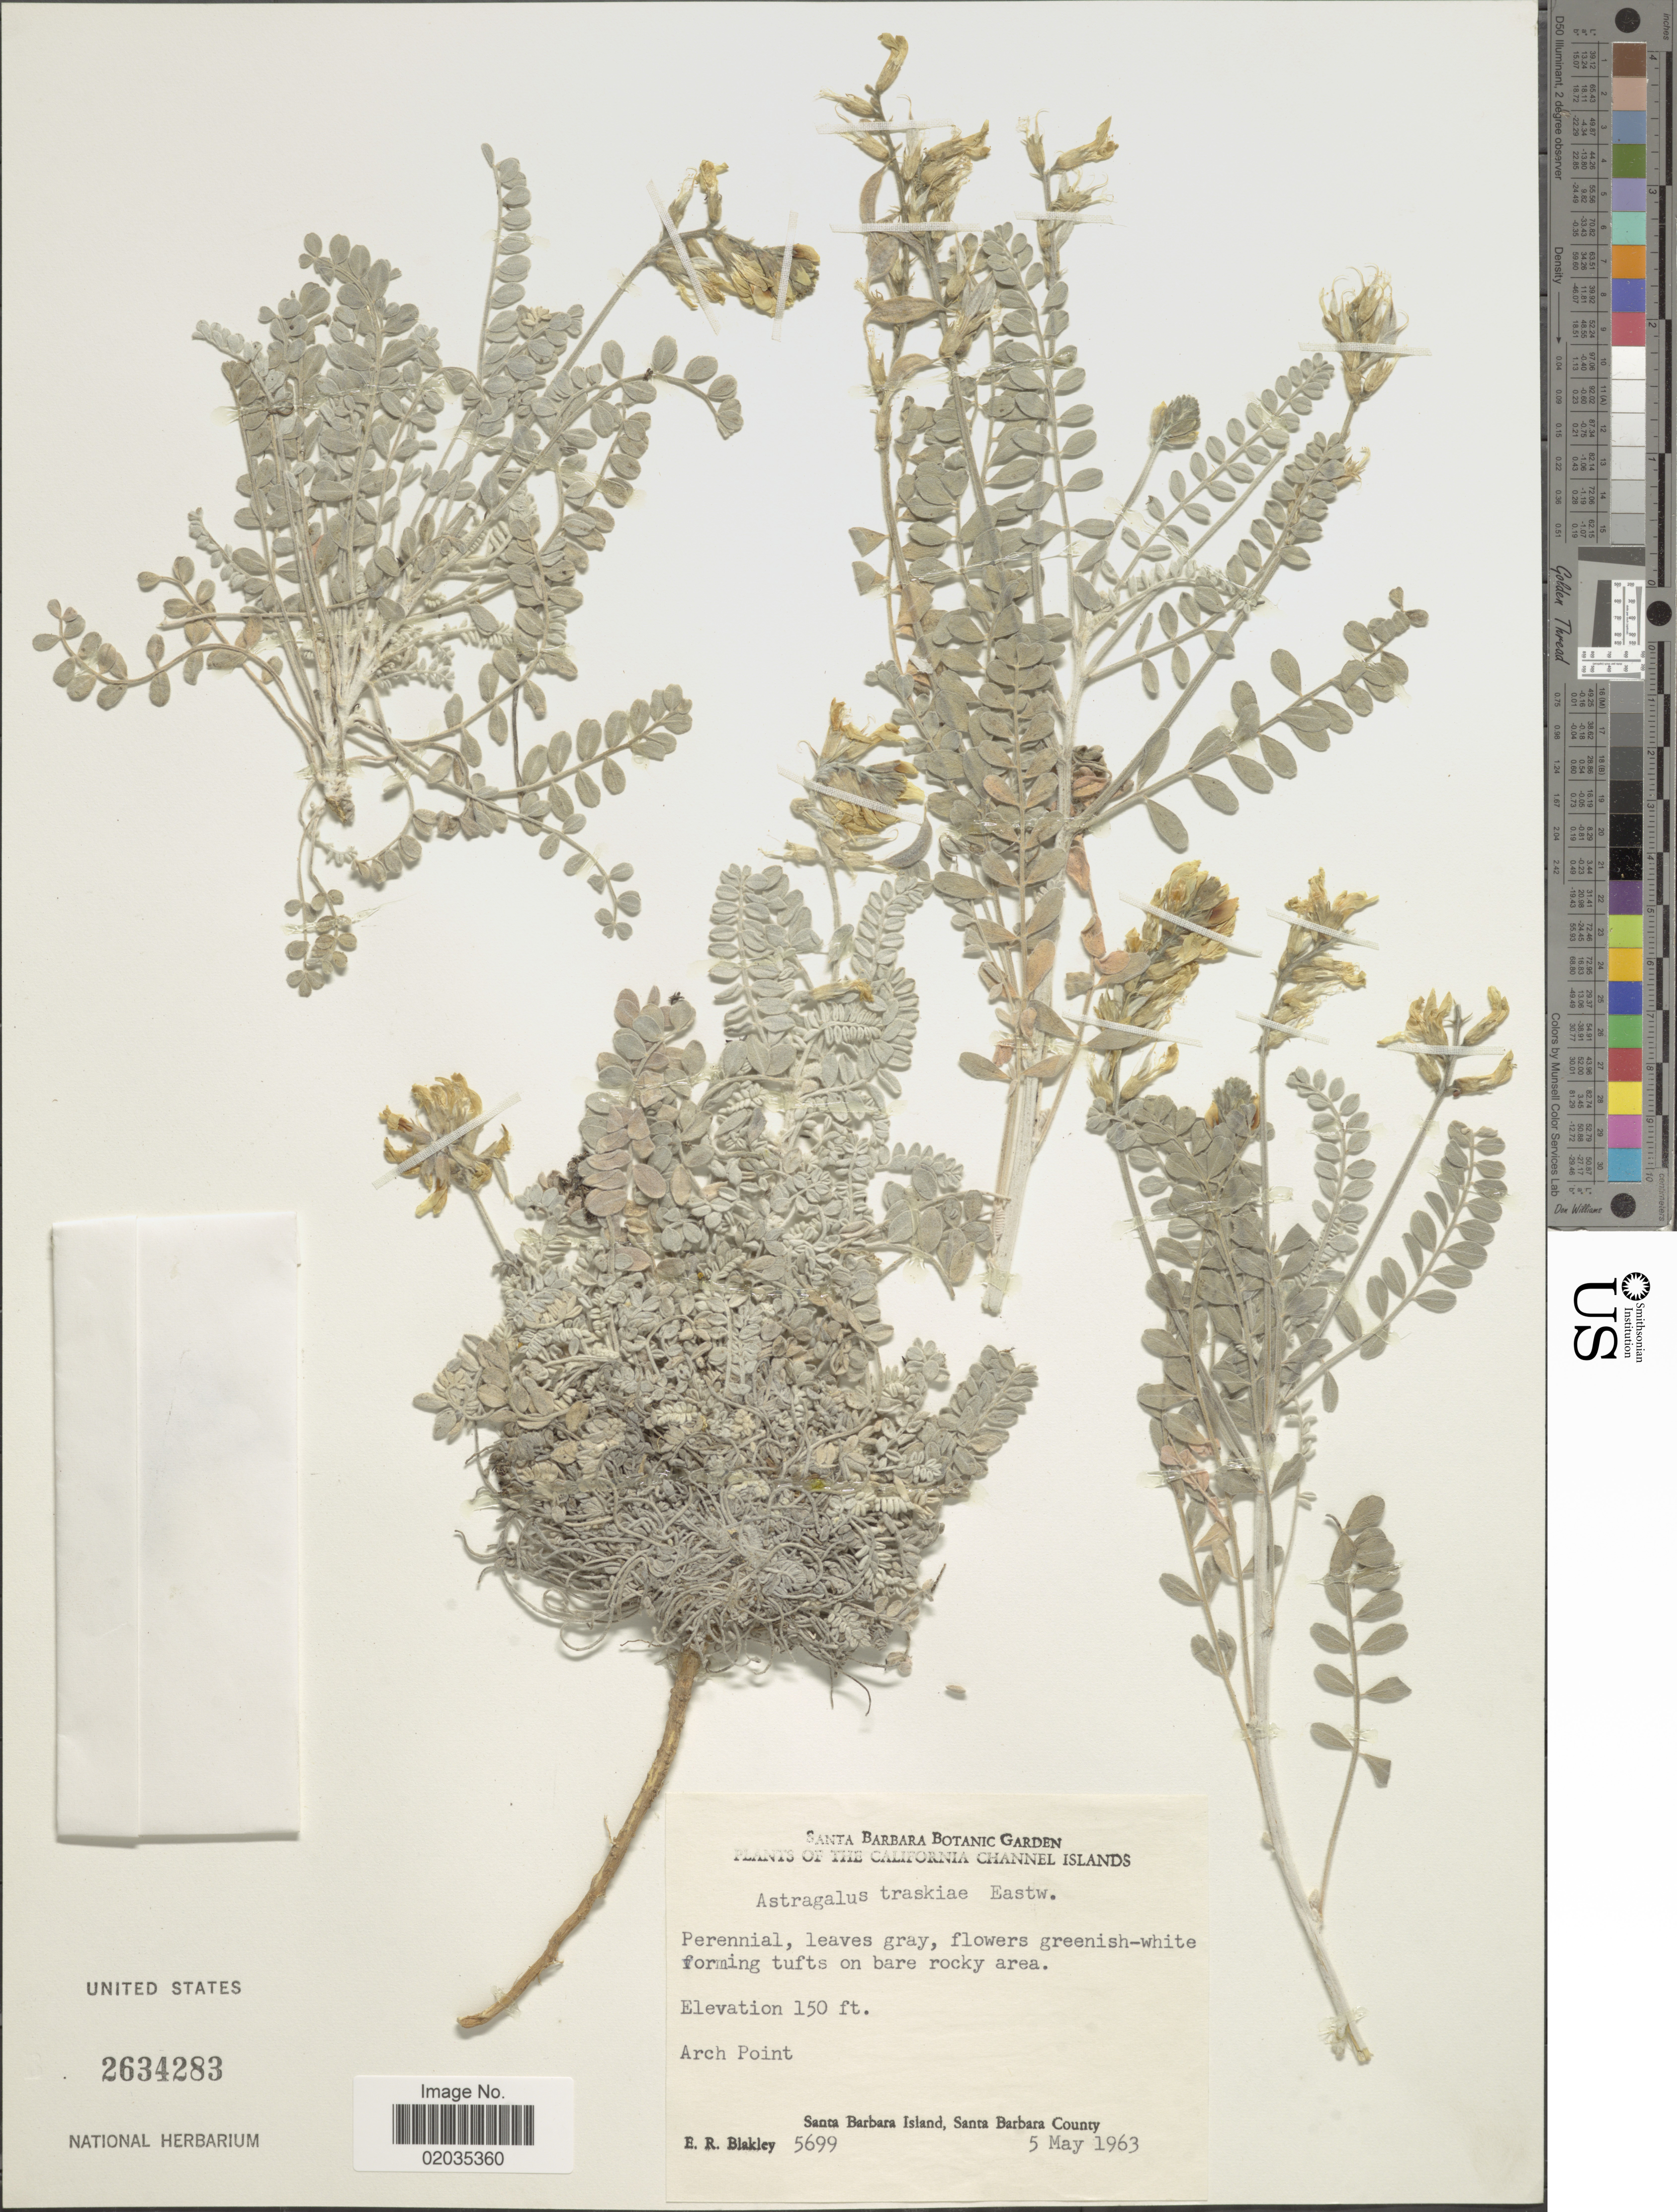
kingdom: Plantae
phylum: Tracheophyta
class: Magnoliopsida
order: Fabales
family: Fabaceae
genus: Astragalus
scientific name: Astragalus traskiae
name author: Eastw.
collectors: E. R. Blakley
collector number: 5699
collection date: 1963-05-05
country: United States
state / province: California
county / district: Santa Barbara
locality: California Channel Islands. Santa Barbara Island, Santa Barbara County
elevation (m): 46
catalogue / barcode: US 2634283